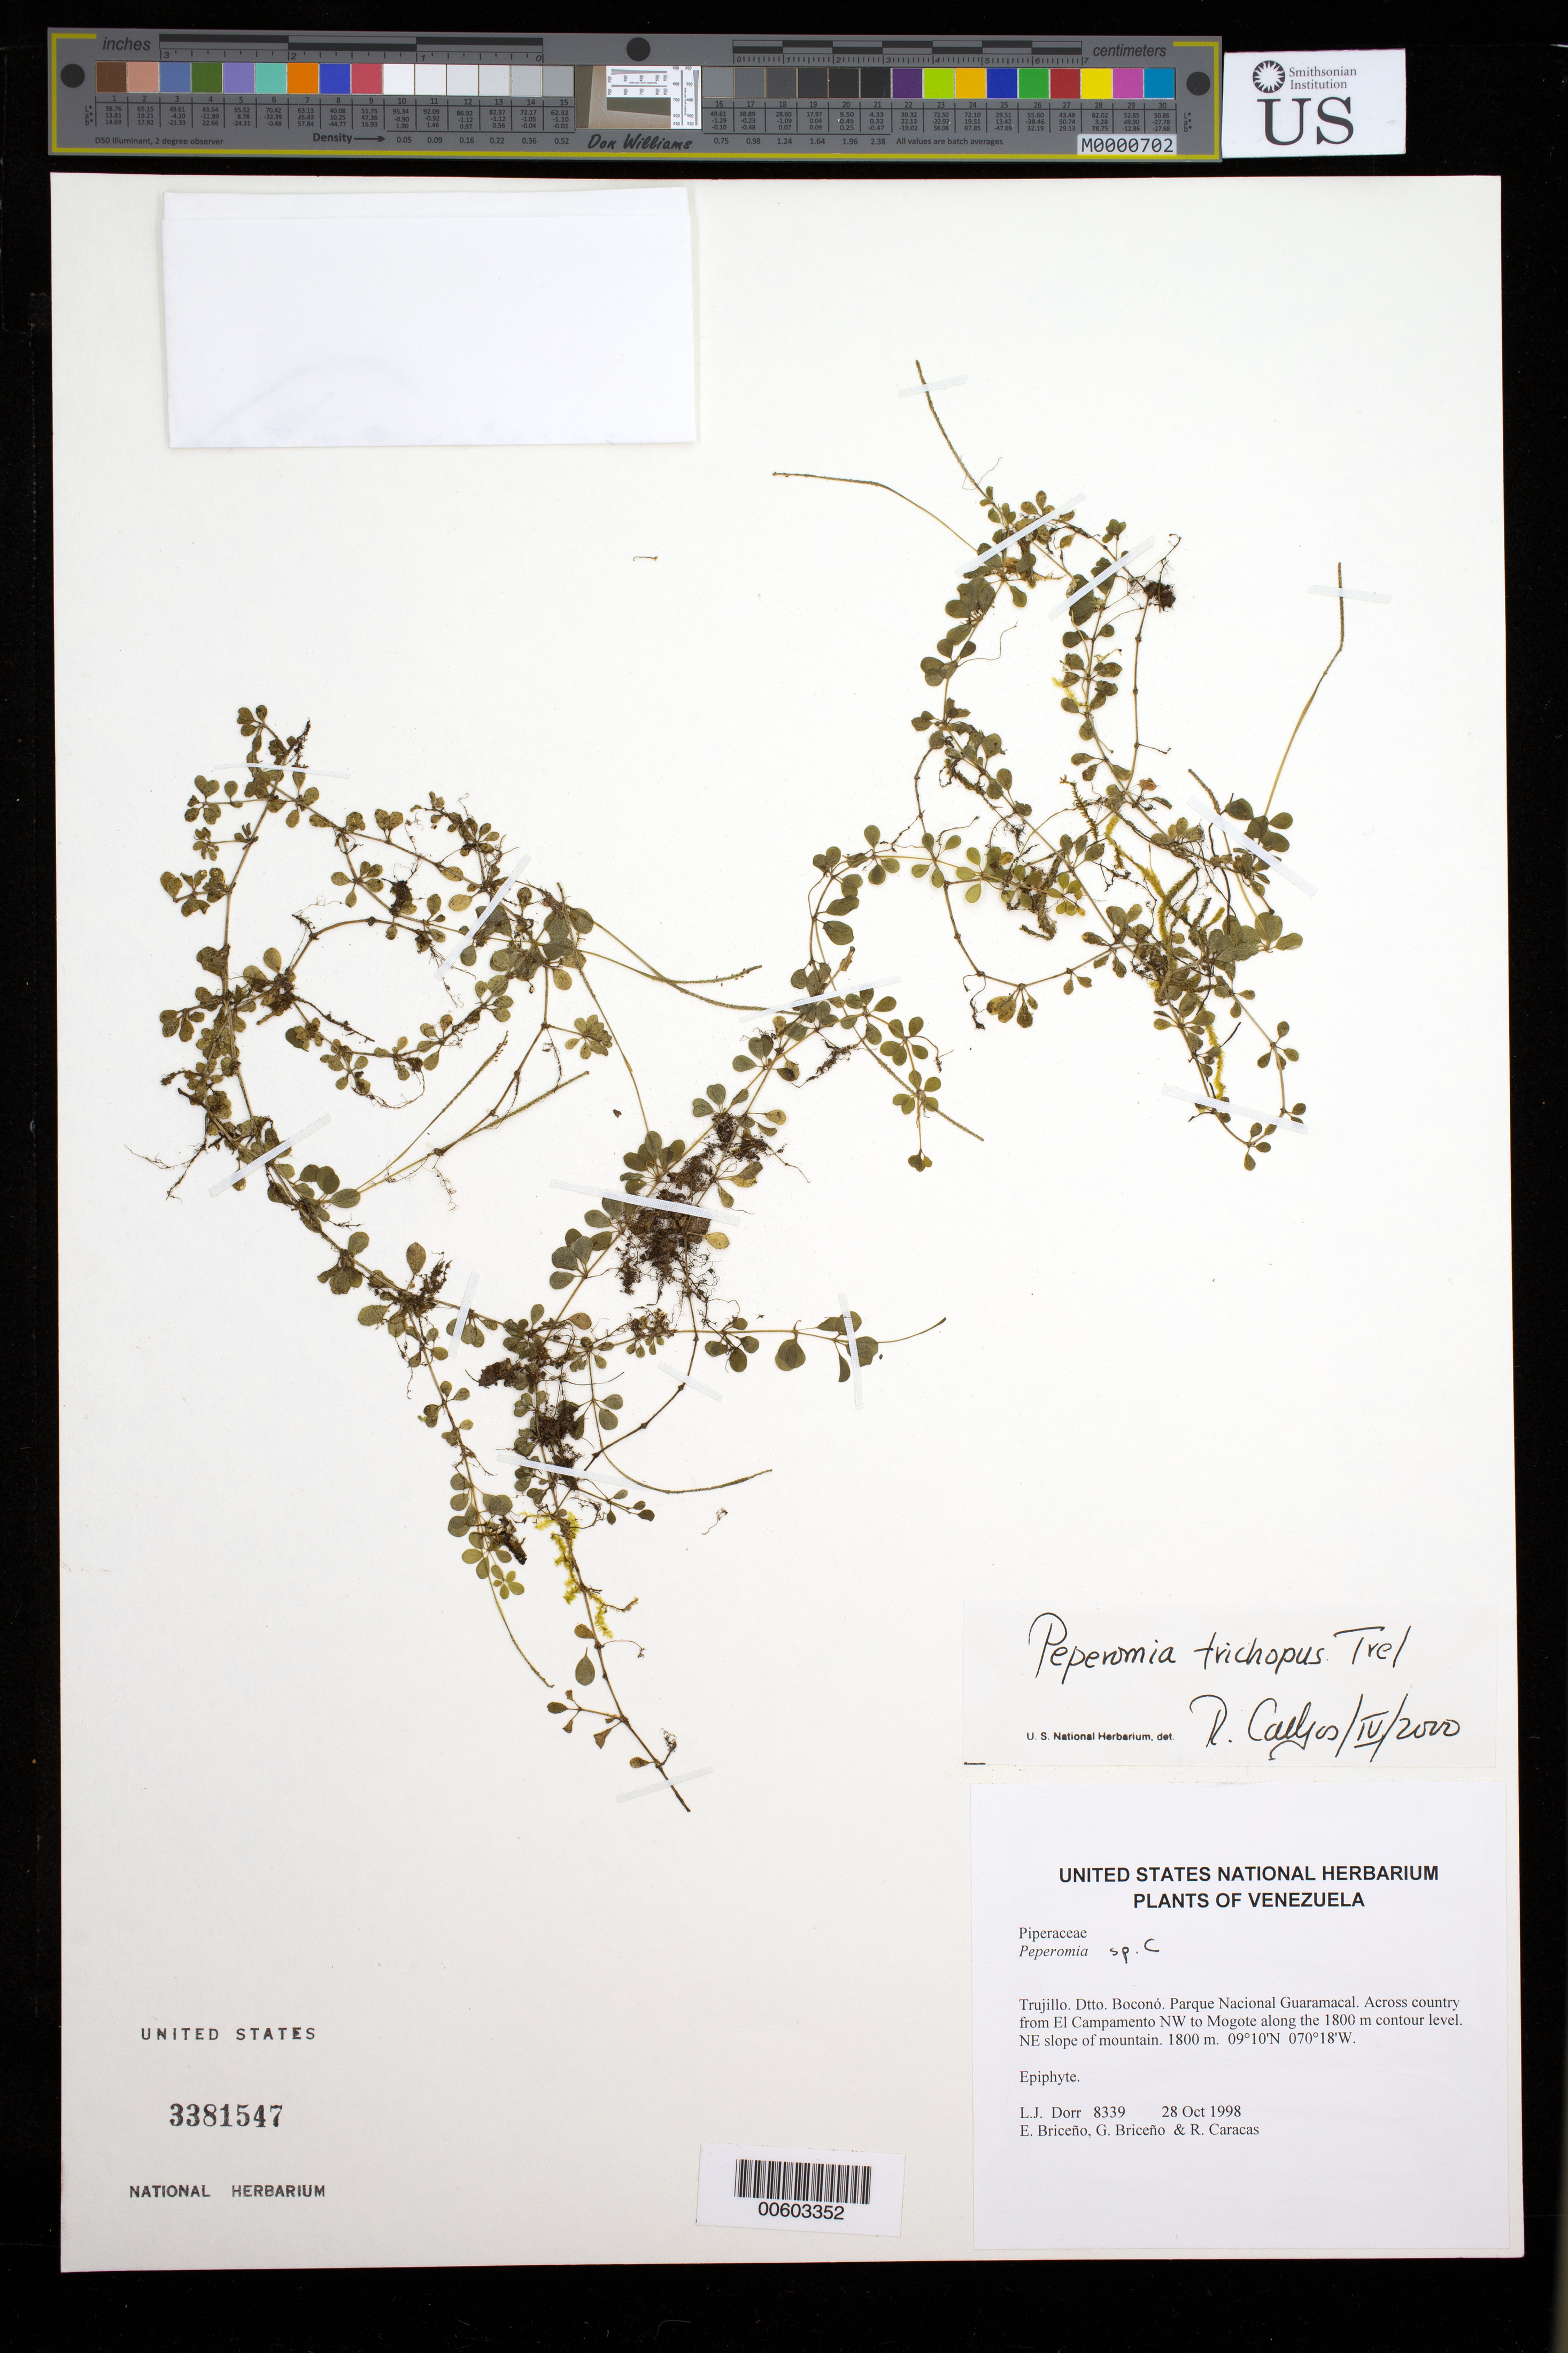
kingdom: Plantae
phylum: Tracheophyta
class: Magnoliopsida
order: Piperales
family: Piperaceae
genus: Peperomia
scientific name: Peperomia trichopus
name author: Trel. in J.F. Macbr.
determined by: Callejas, Ricardo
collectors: L. J. Dorr, E. Briceño, G. Briceño & R. Caracas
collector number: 8339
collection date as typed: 28 Oct 1998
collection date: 1998-10-28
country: Venezuela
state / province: Trujillo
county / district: Boconó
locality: Parque Nacional Guaramacal. Across country from El Campamento NW to Mogote along the 1800 m contour level. NE slope of mountain.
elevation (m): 1800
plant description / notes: HUA, PORT, US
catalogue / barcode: US 3381547